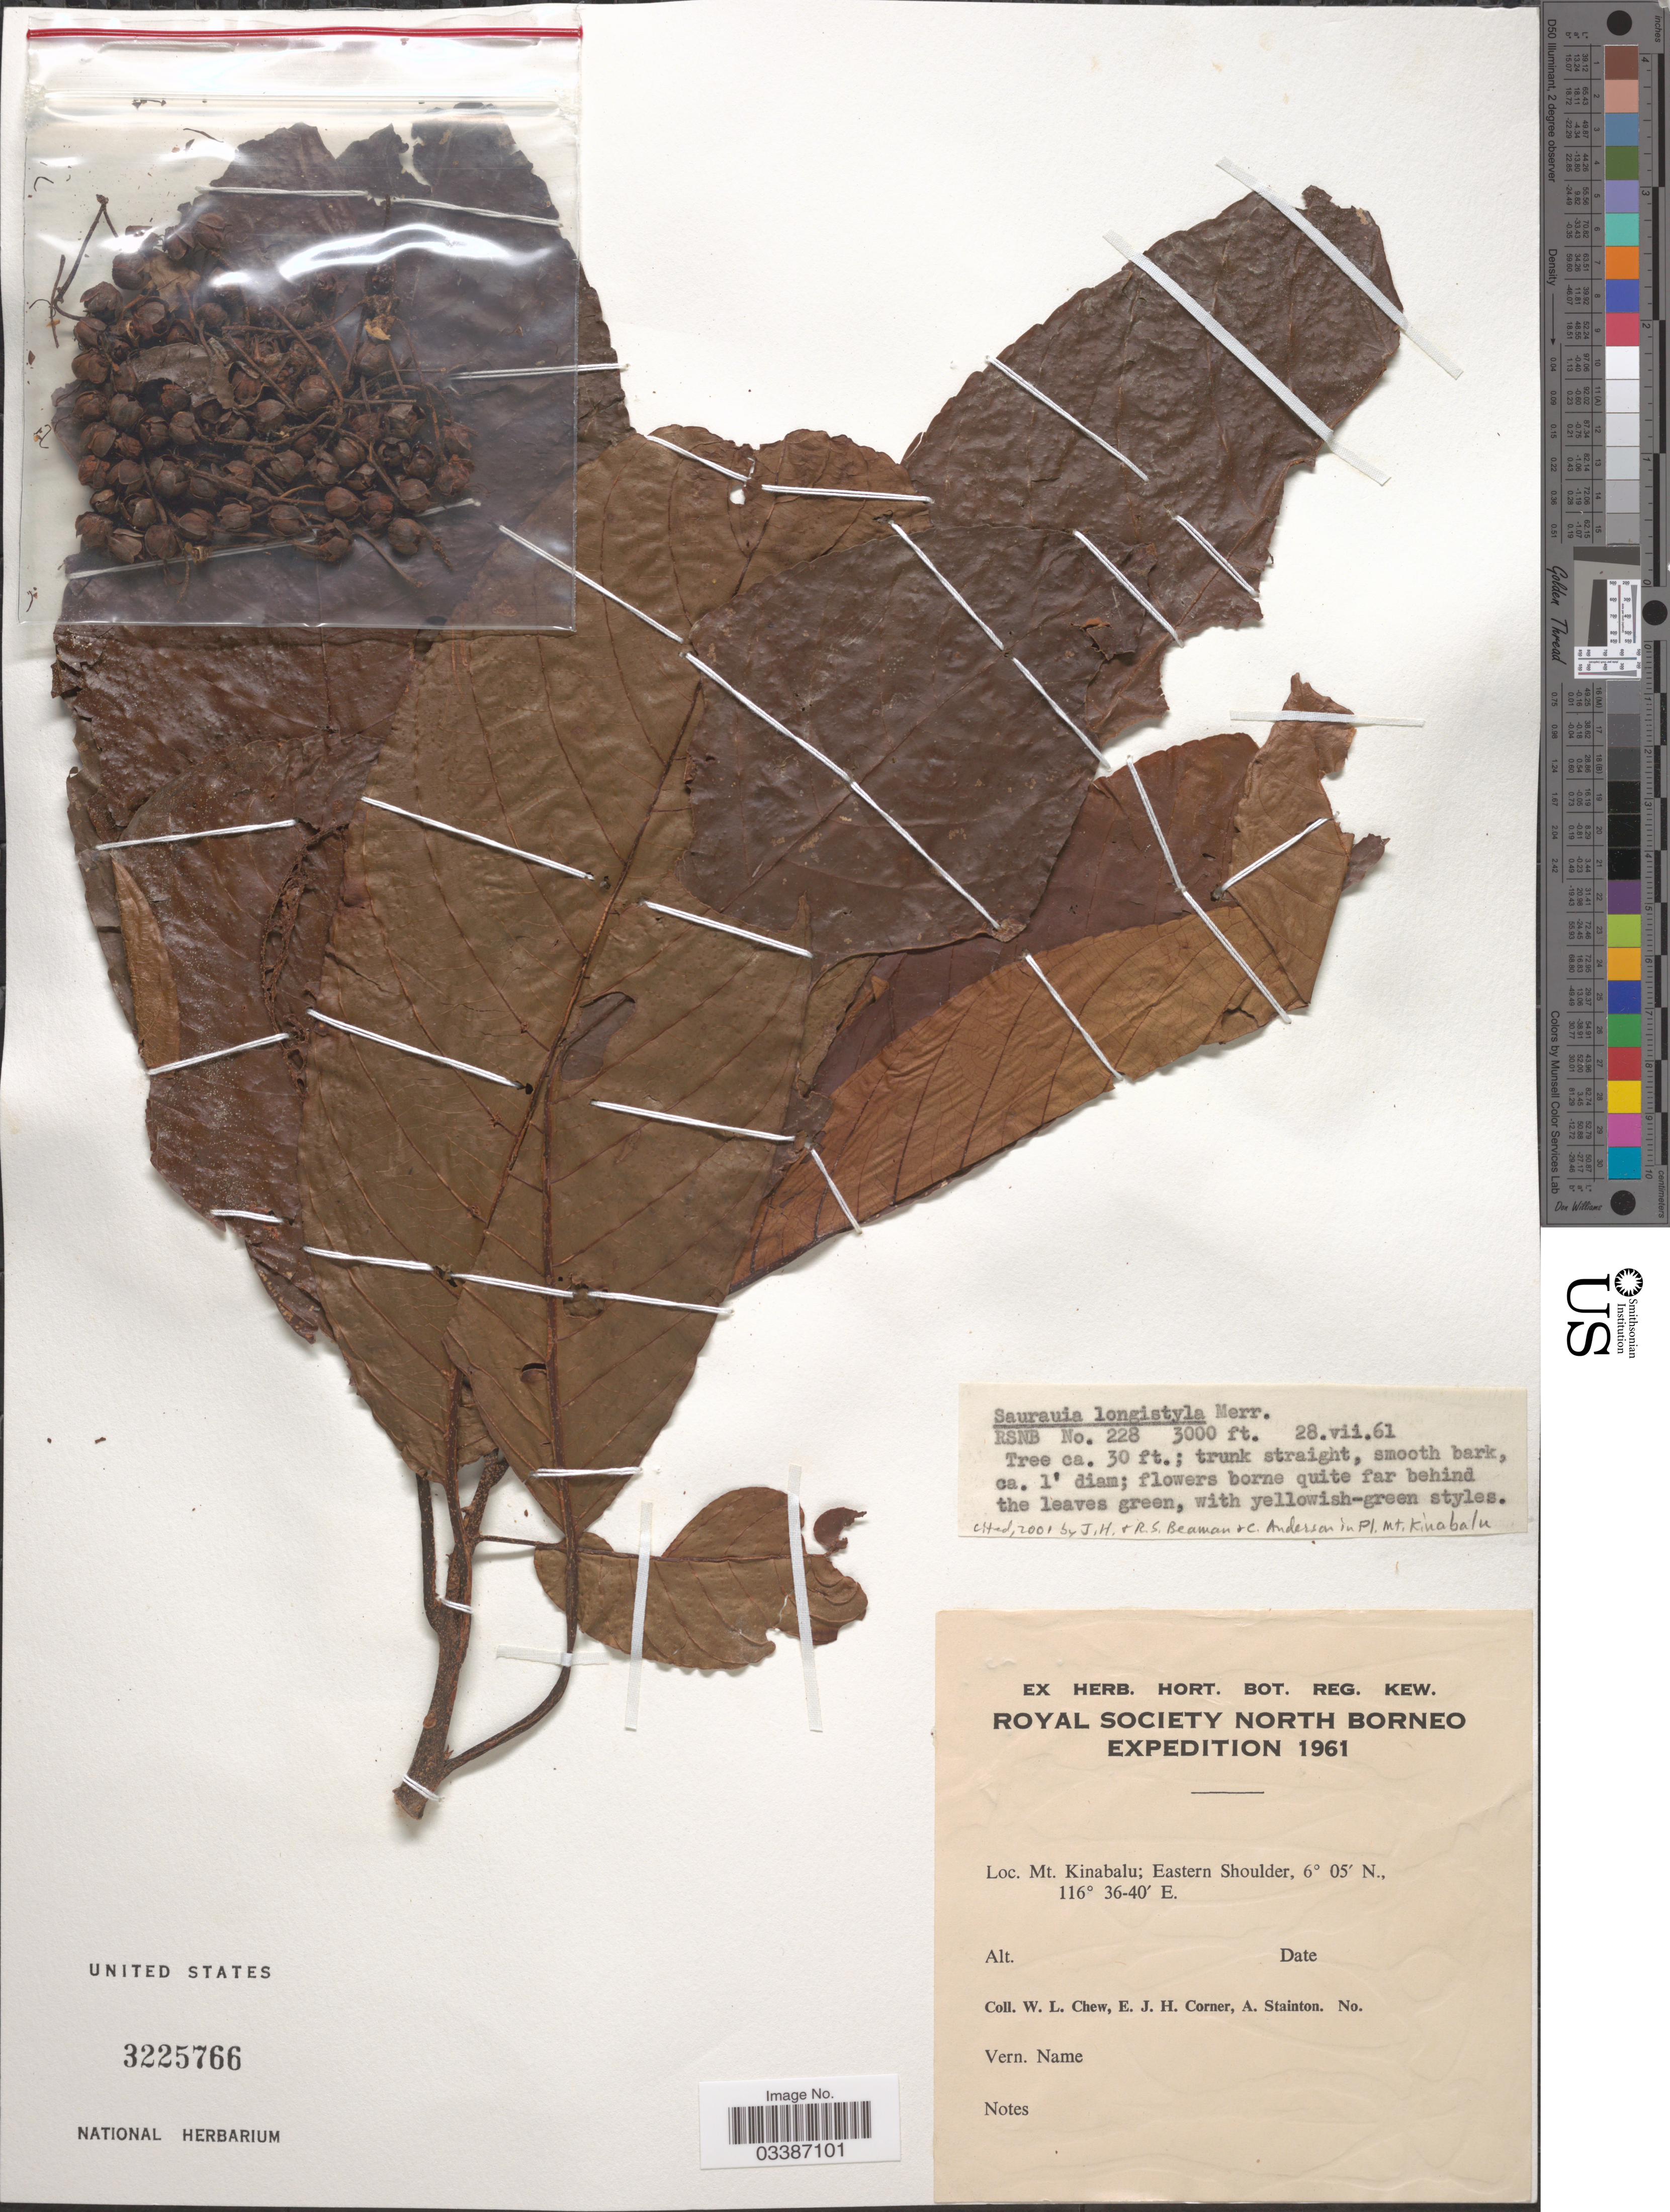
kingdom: Plantae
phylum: Tracheophyta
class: Magnoliopsida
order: Ericales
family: Actinidiaceae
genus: Saurauia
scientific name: Saurauia longistyla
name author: Merr.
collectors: W. Chew, E. Corner & A. Stainton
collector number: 228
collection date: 1961-07-28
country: Malaysia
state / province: Sabah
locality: Mt. Kinabalu; Eastern Shoulder.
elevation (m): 914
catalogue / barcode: US 3225766